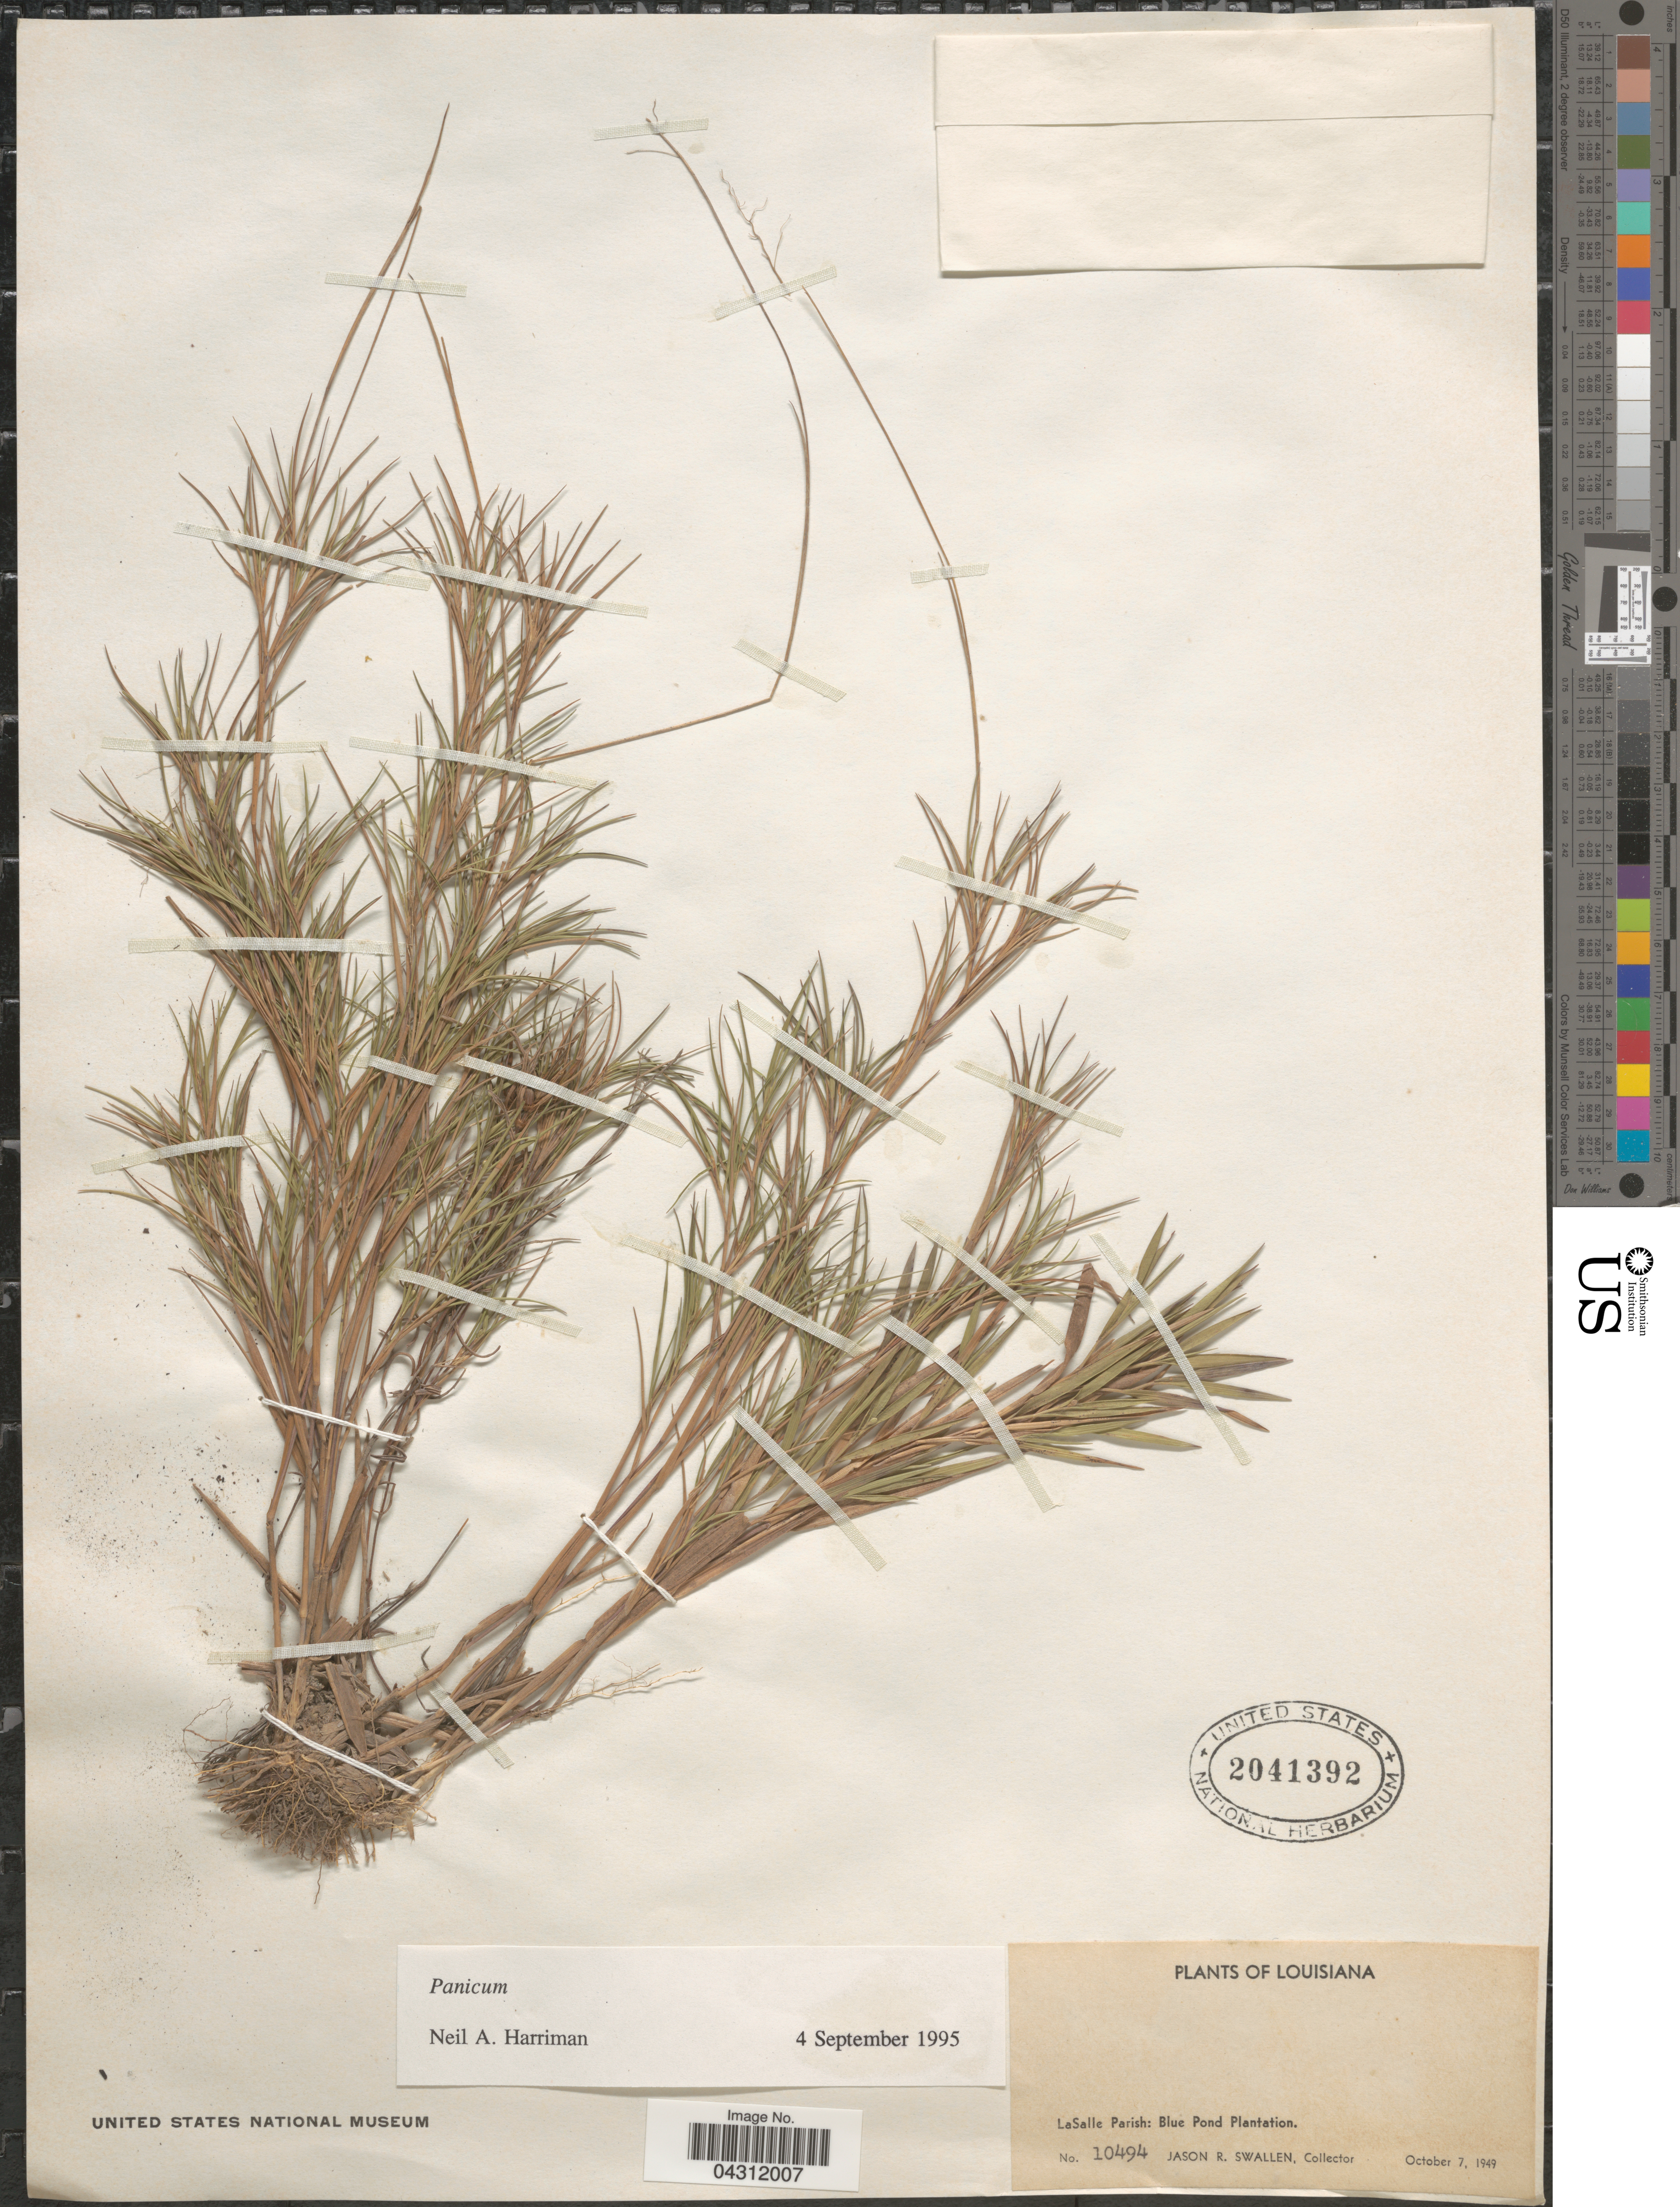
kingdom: Plantae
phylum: Tracheophyta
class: Liliopsida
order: Poales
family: Poaceae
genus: Panicum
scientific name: Panicum sp.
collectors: J. R. Swallen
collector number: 10494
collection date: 1949-10-07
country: United States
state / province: Louisiana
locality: LaSalle Parish: Blue Pond Plantation.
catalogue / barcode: US 2041392